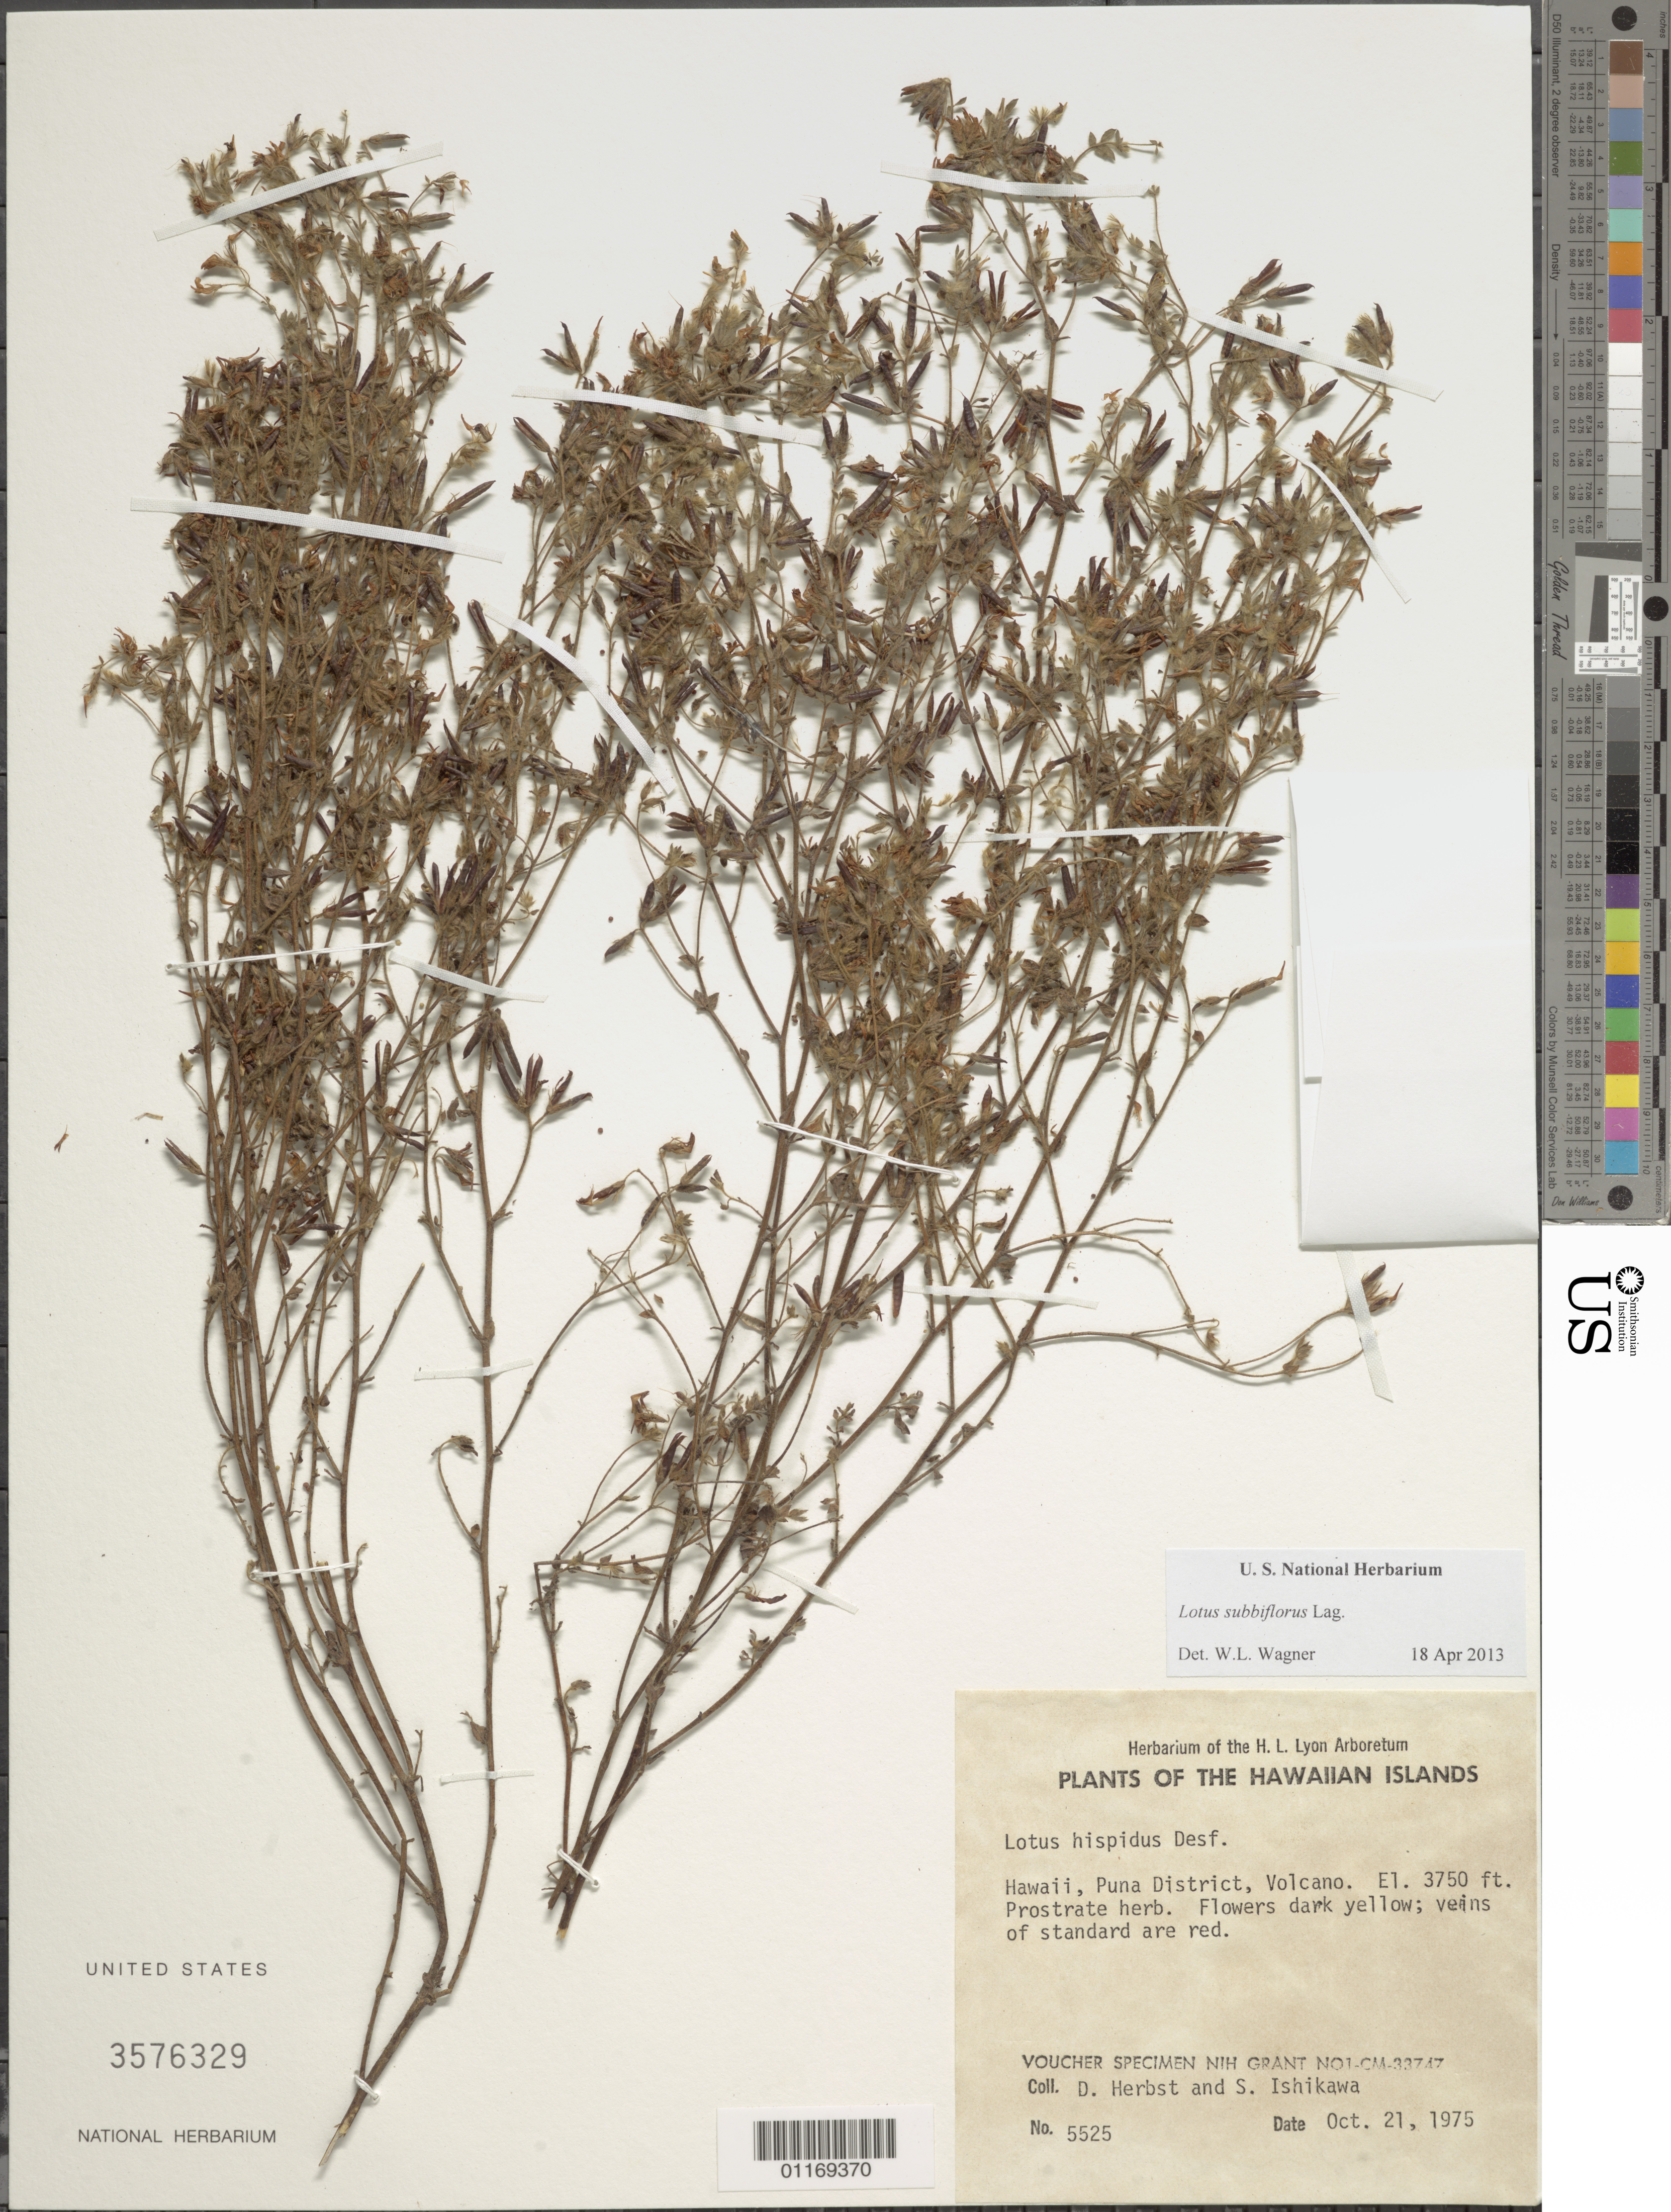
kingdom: Plantae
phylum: Tracheophyta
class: Magnoliopsida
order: Fabales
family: Fabaceae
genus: Lotus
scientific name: Lotus subbiflorus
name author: Lag.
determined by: Wagner, W. L., (BOT), Smithsonian Institution - National Museum of Natural History (UNITED STATES)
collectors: D. R. Herbst & G. Spence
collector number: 5525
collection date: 1975-10-21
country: United States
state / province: Hawaii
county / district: Hawaii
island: Hawaii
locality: Puna District, Volcano.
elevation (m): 1143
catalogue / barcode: US 3576329